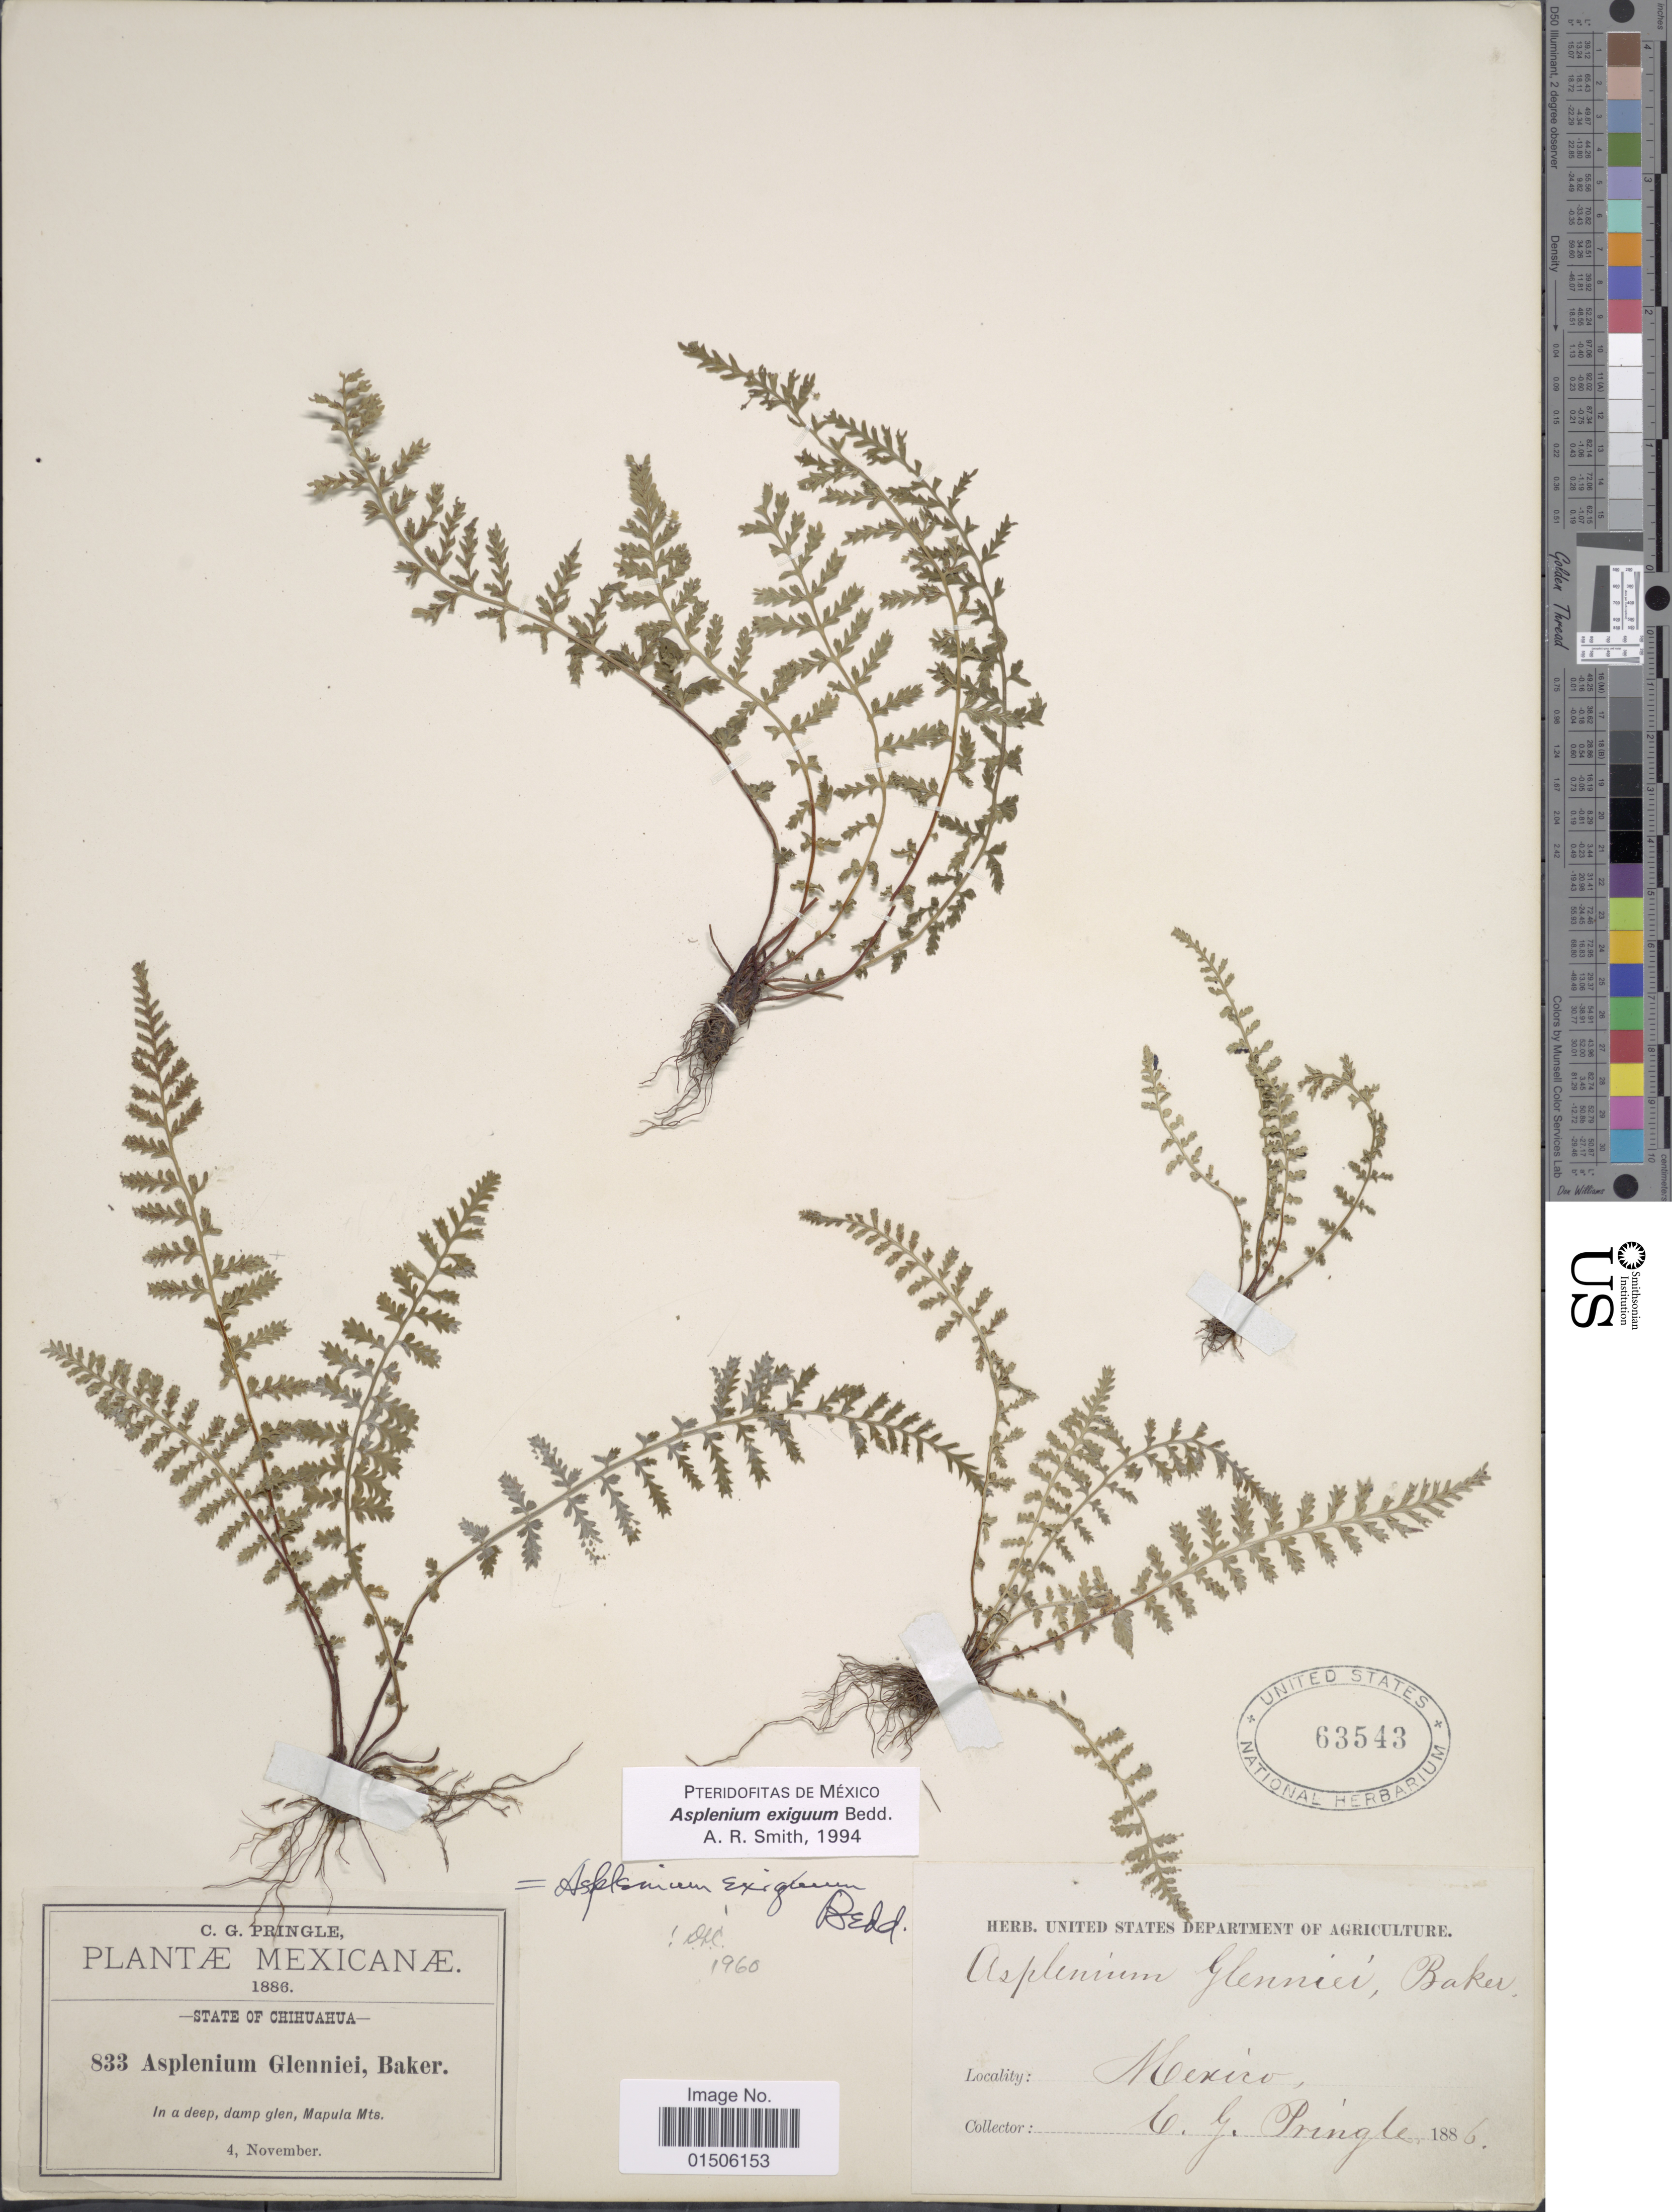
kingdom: Plantae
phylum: Tracheophyta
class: Polypodiopsida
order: Polypodiales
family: Aspleniaceae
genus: Asplenium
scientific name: Asplenium exiguum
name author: Bedd.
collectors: C. G. Pringle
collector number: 833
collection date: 1886-11-04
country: Mexico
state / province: Chihuahua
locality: In a deep, damp glen, Mapaula Mts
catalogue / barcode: US 63543